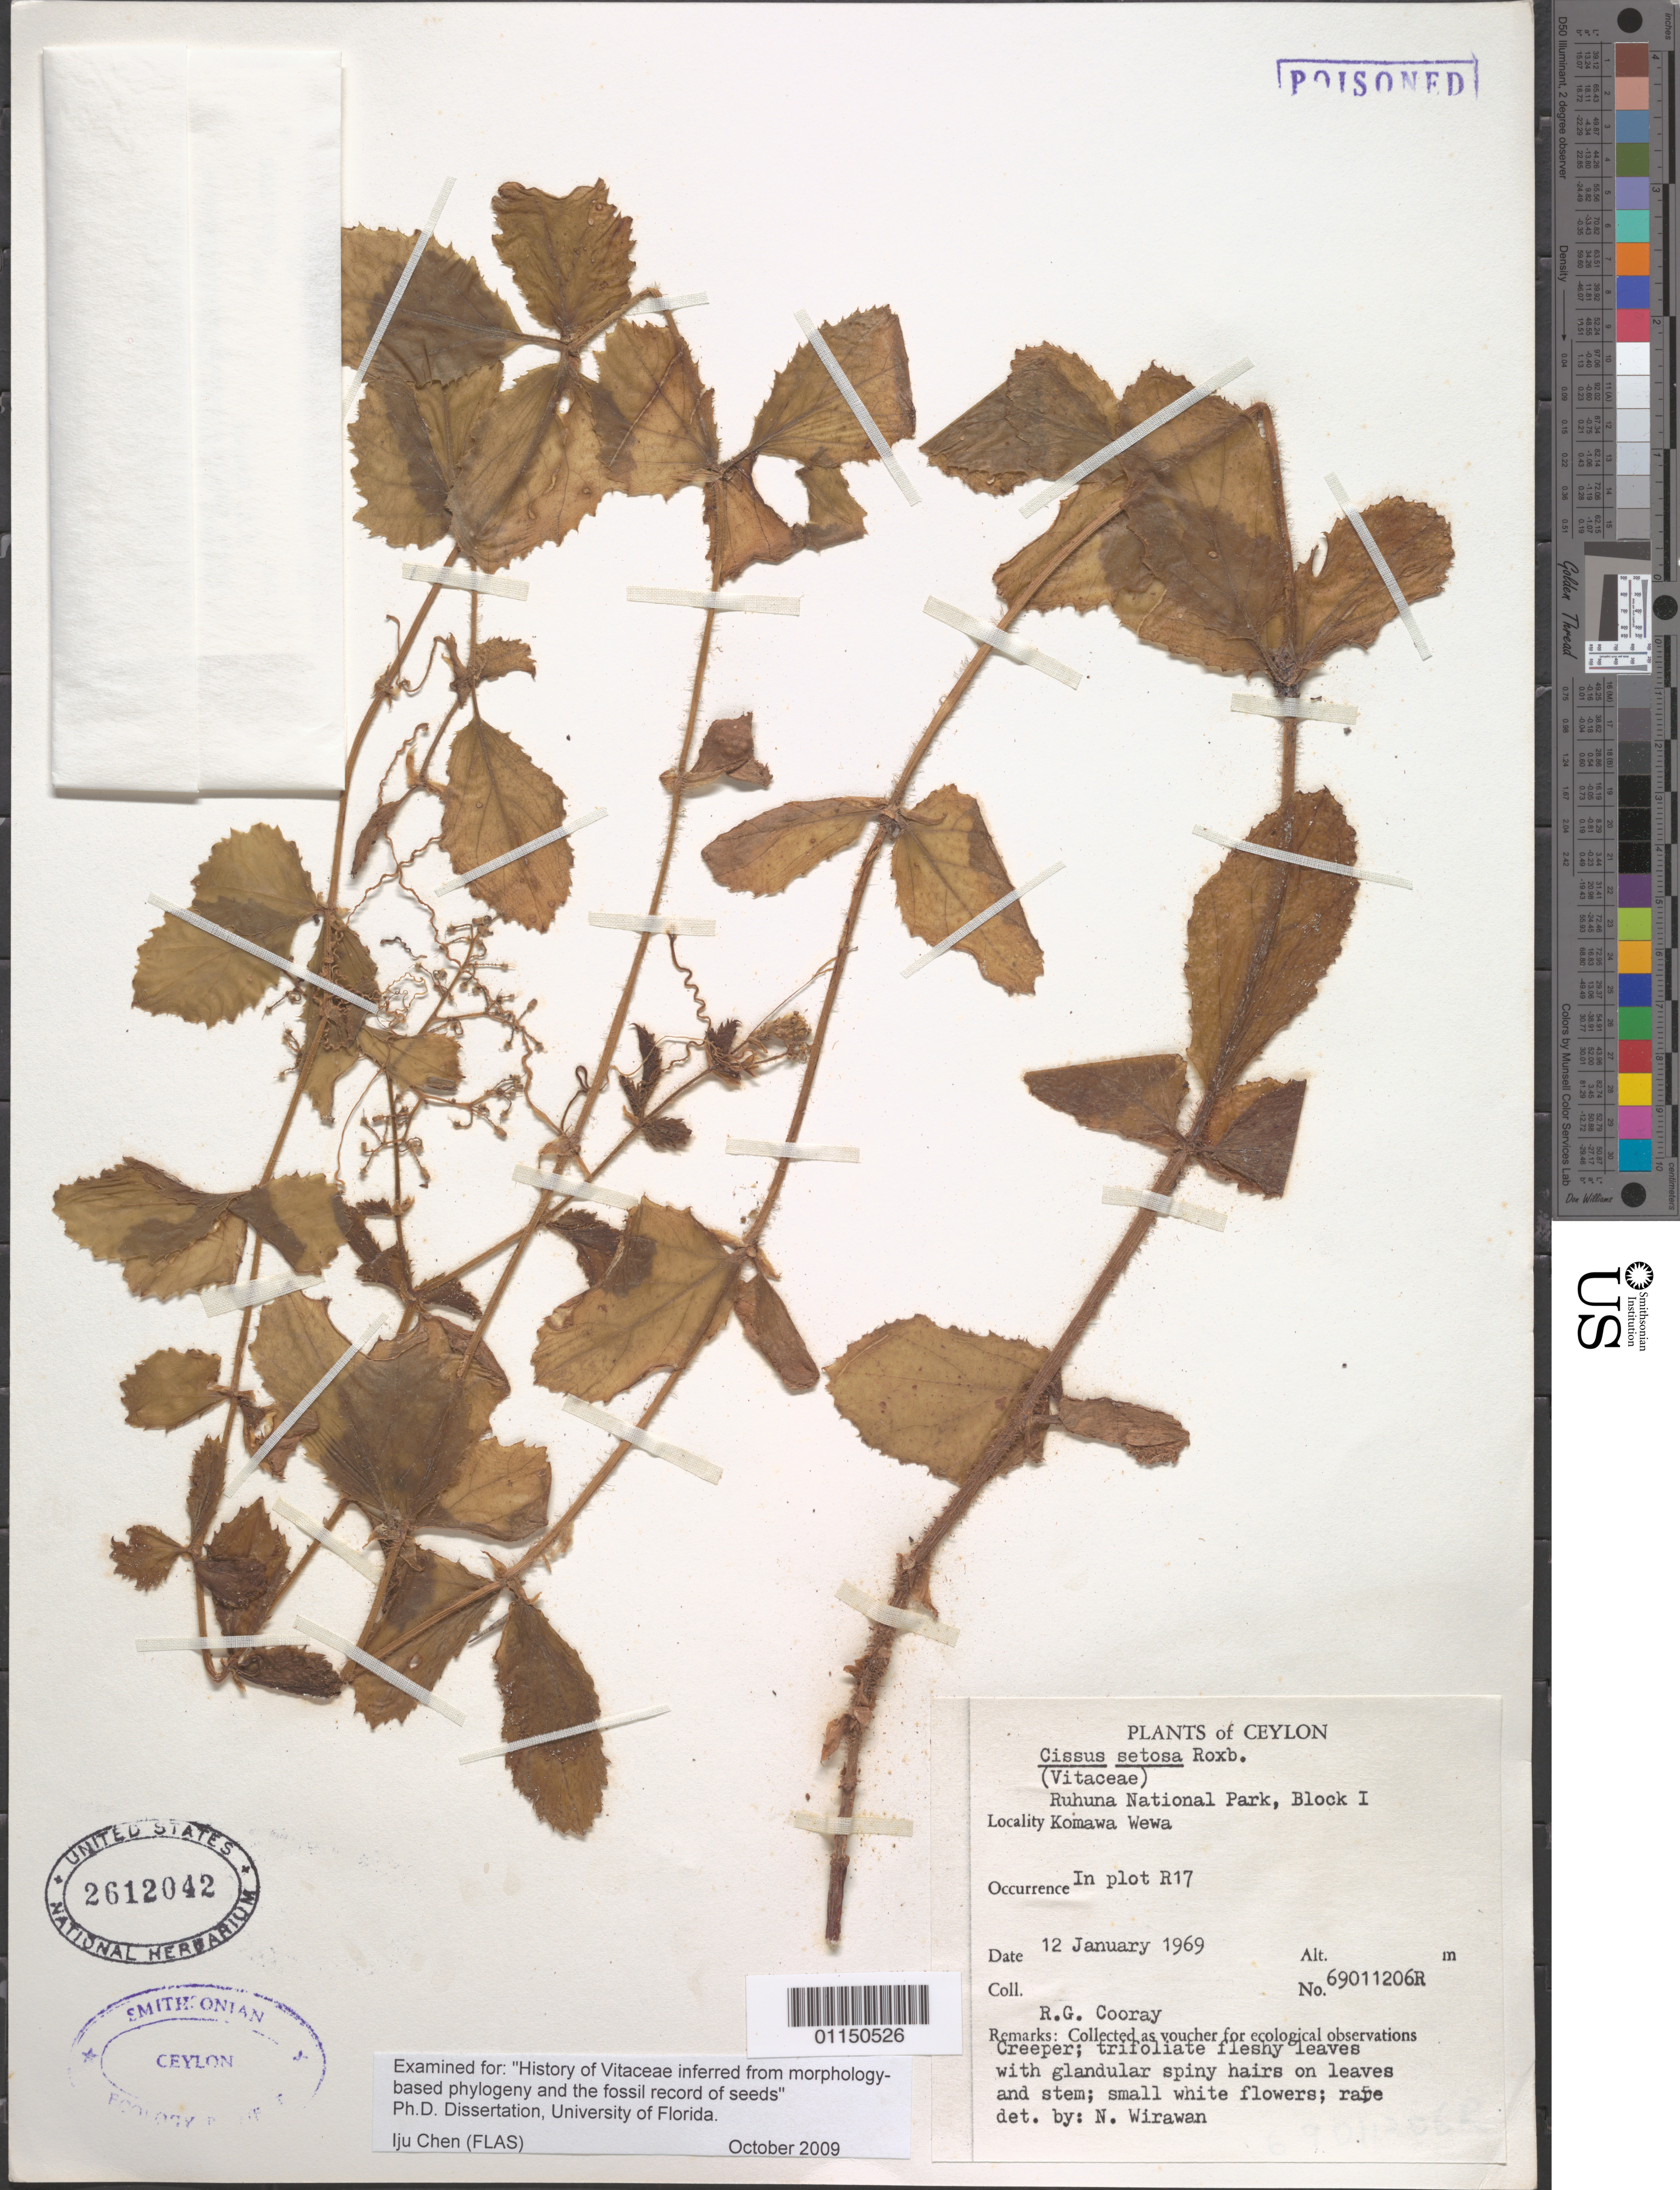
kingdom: Plantae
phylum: Tracheophyta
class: Magnoliopsida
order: Vitales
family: Vitaceae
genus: Cyphostemma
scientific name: Cyphostemma setosum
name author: (Roxb.) Alston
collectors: R. Cooray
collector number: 69011206R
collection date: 1969-01-12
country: Sri Lanka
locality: Ruhuna National Park, Block 1, Komawa Wewa. In Plot R17.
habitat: Creeper. Rare.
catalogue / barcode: US 2612042